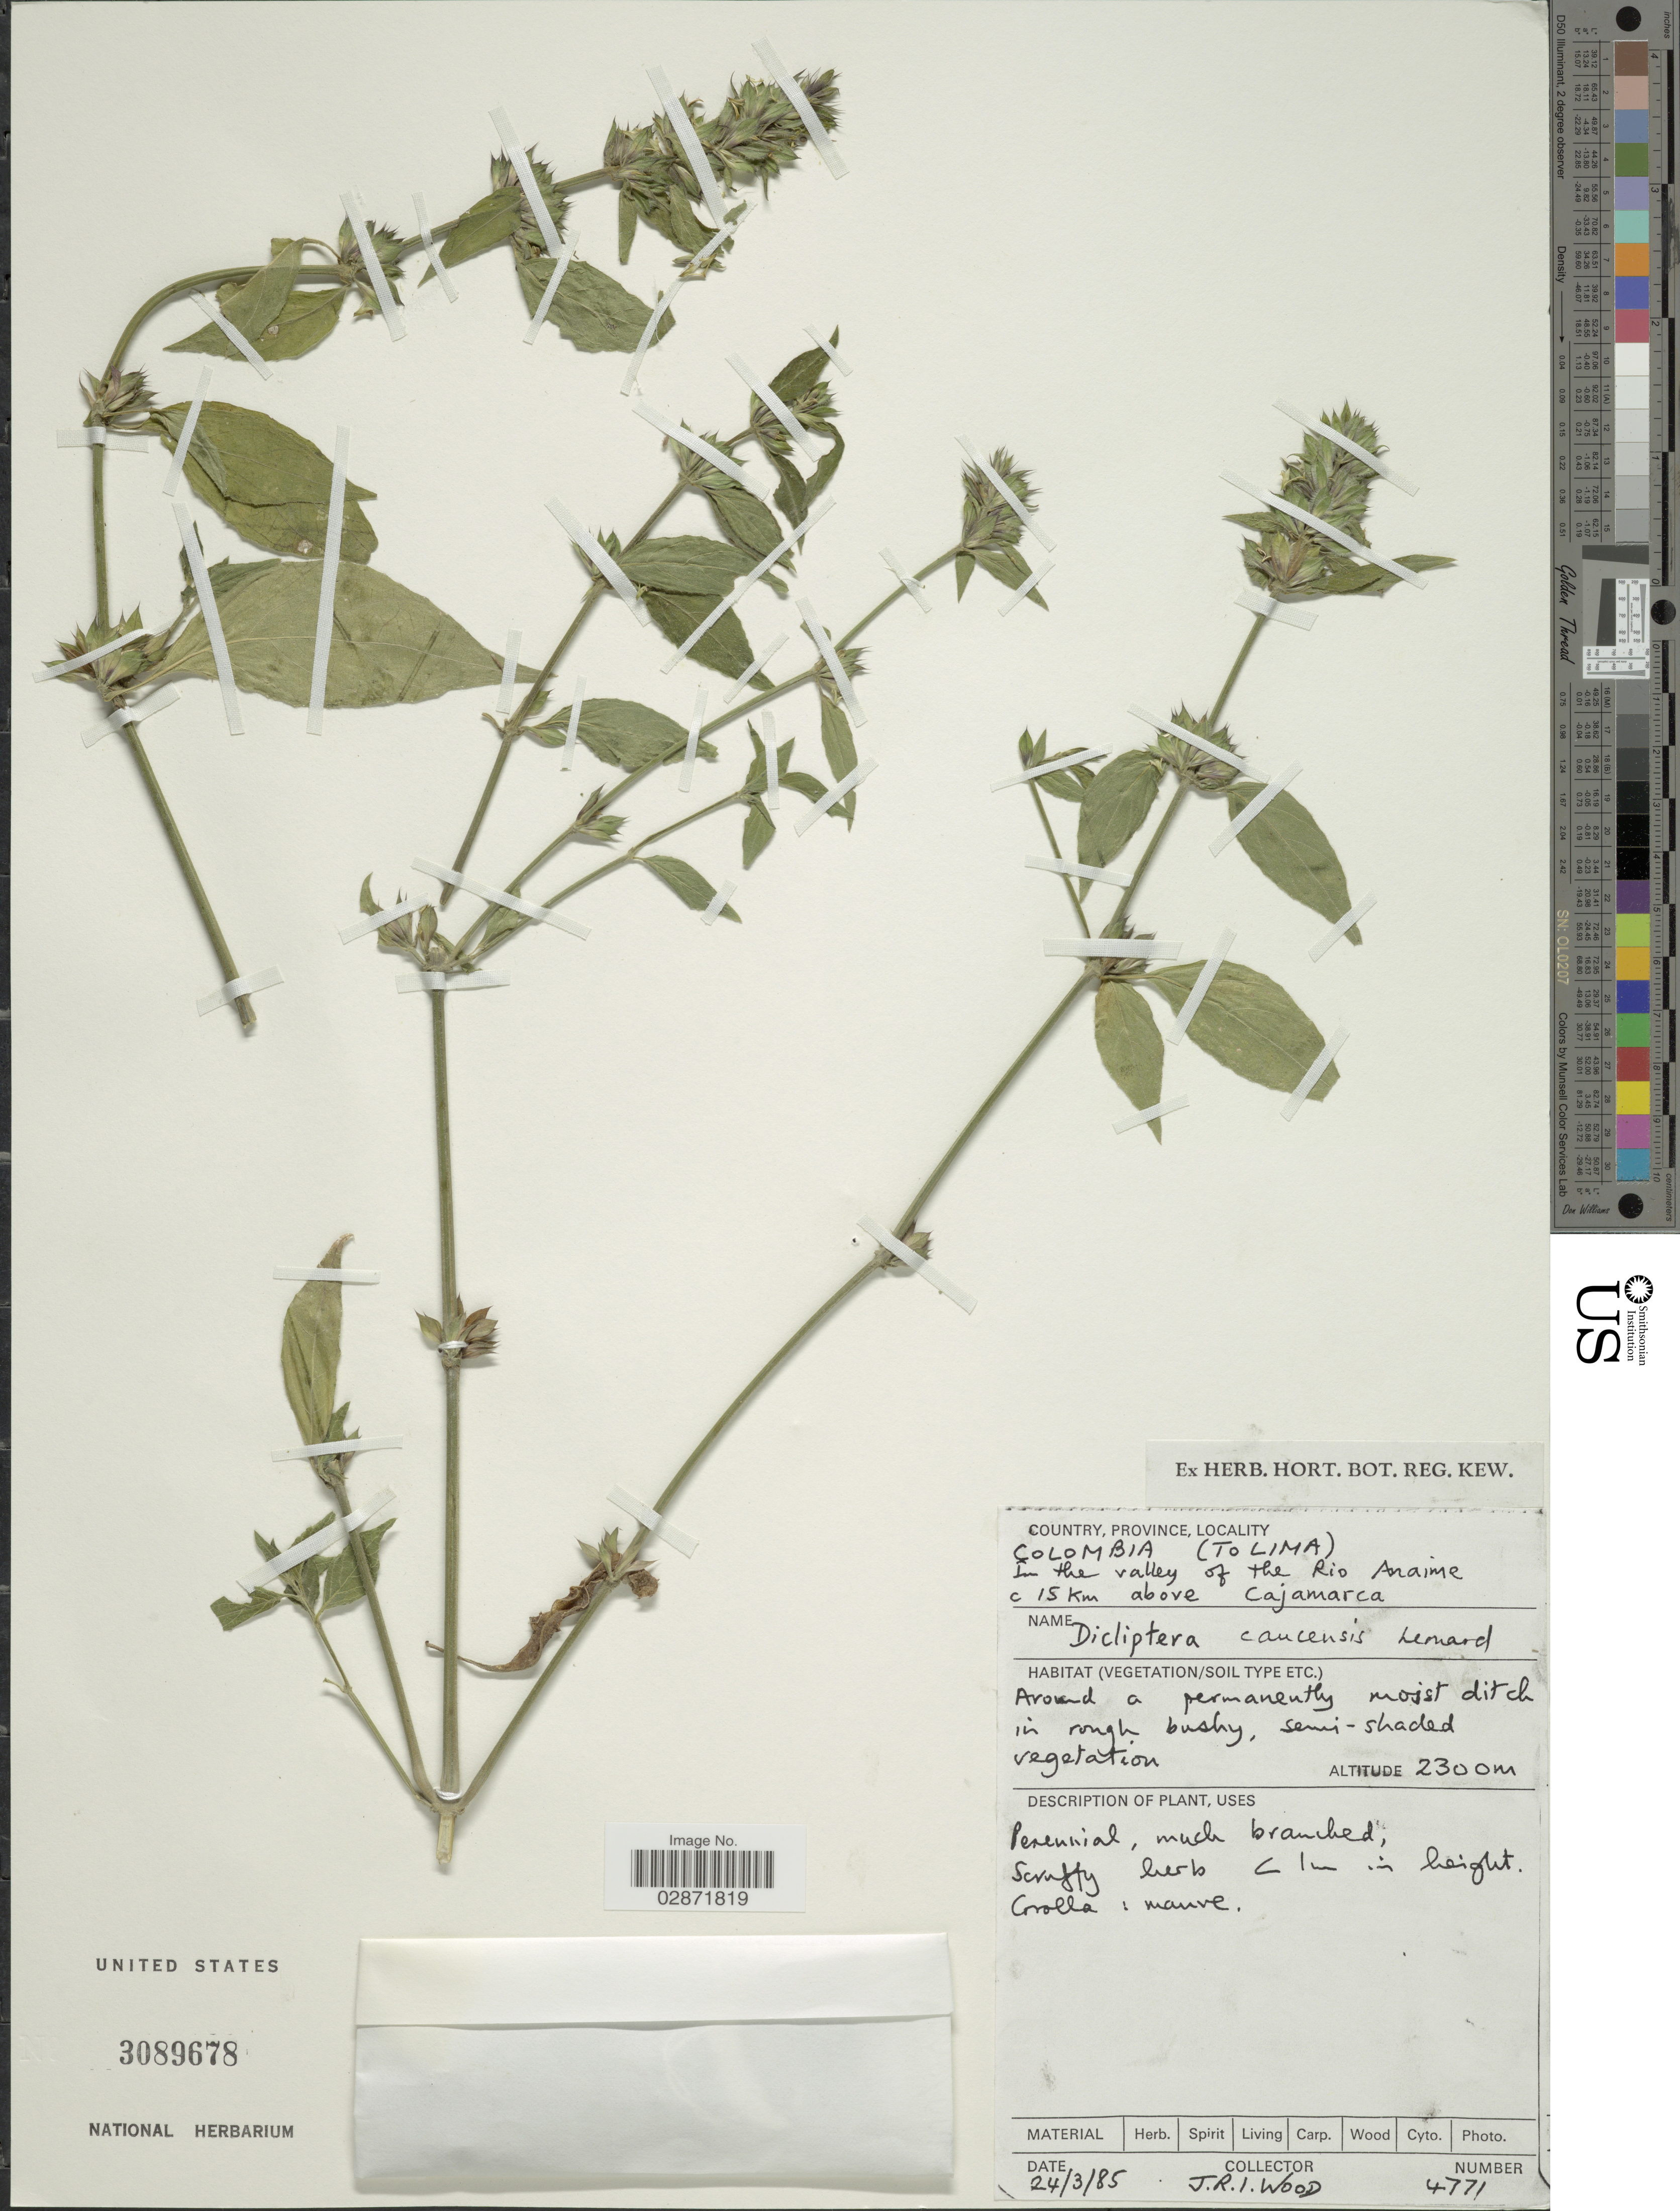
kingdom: Plantae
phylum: Tracheophyta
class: Magnoliopsida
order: Lamiales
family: Acanthaceae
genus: Dicliptera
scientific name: Dicliptera caucensis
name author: Leonard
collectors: J. R. I. Wood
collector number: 4771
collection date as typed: Transcribed d/m/y: 24/3/85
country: Colombia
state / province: Tolima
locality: In the valley of the Rio Anaime, c 15 Km above Cajamarca.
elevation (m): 2300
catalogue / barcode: US 3089678